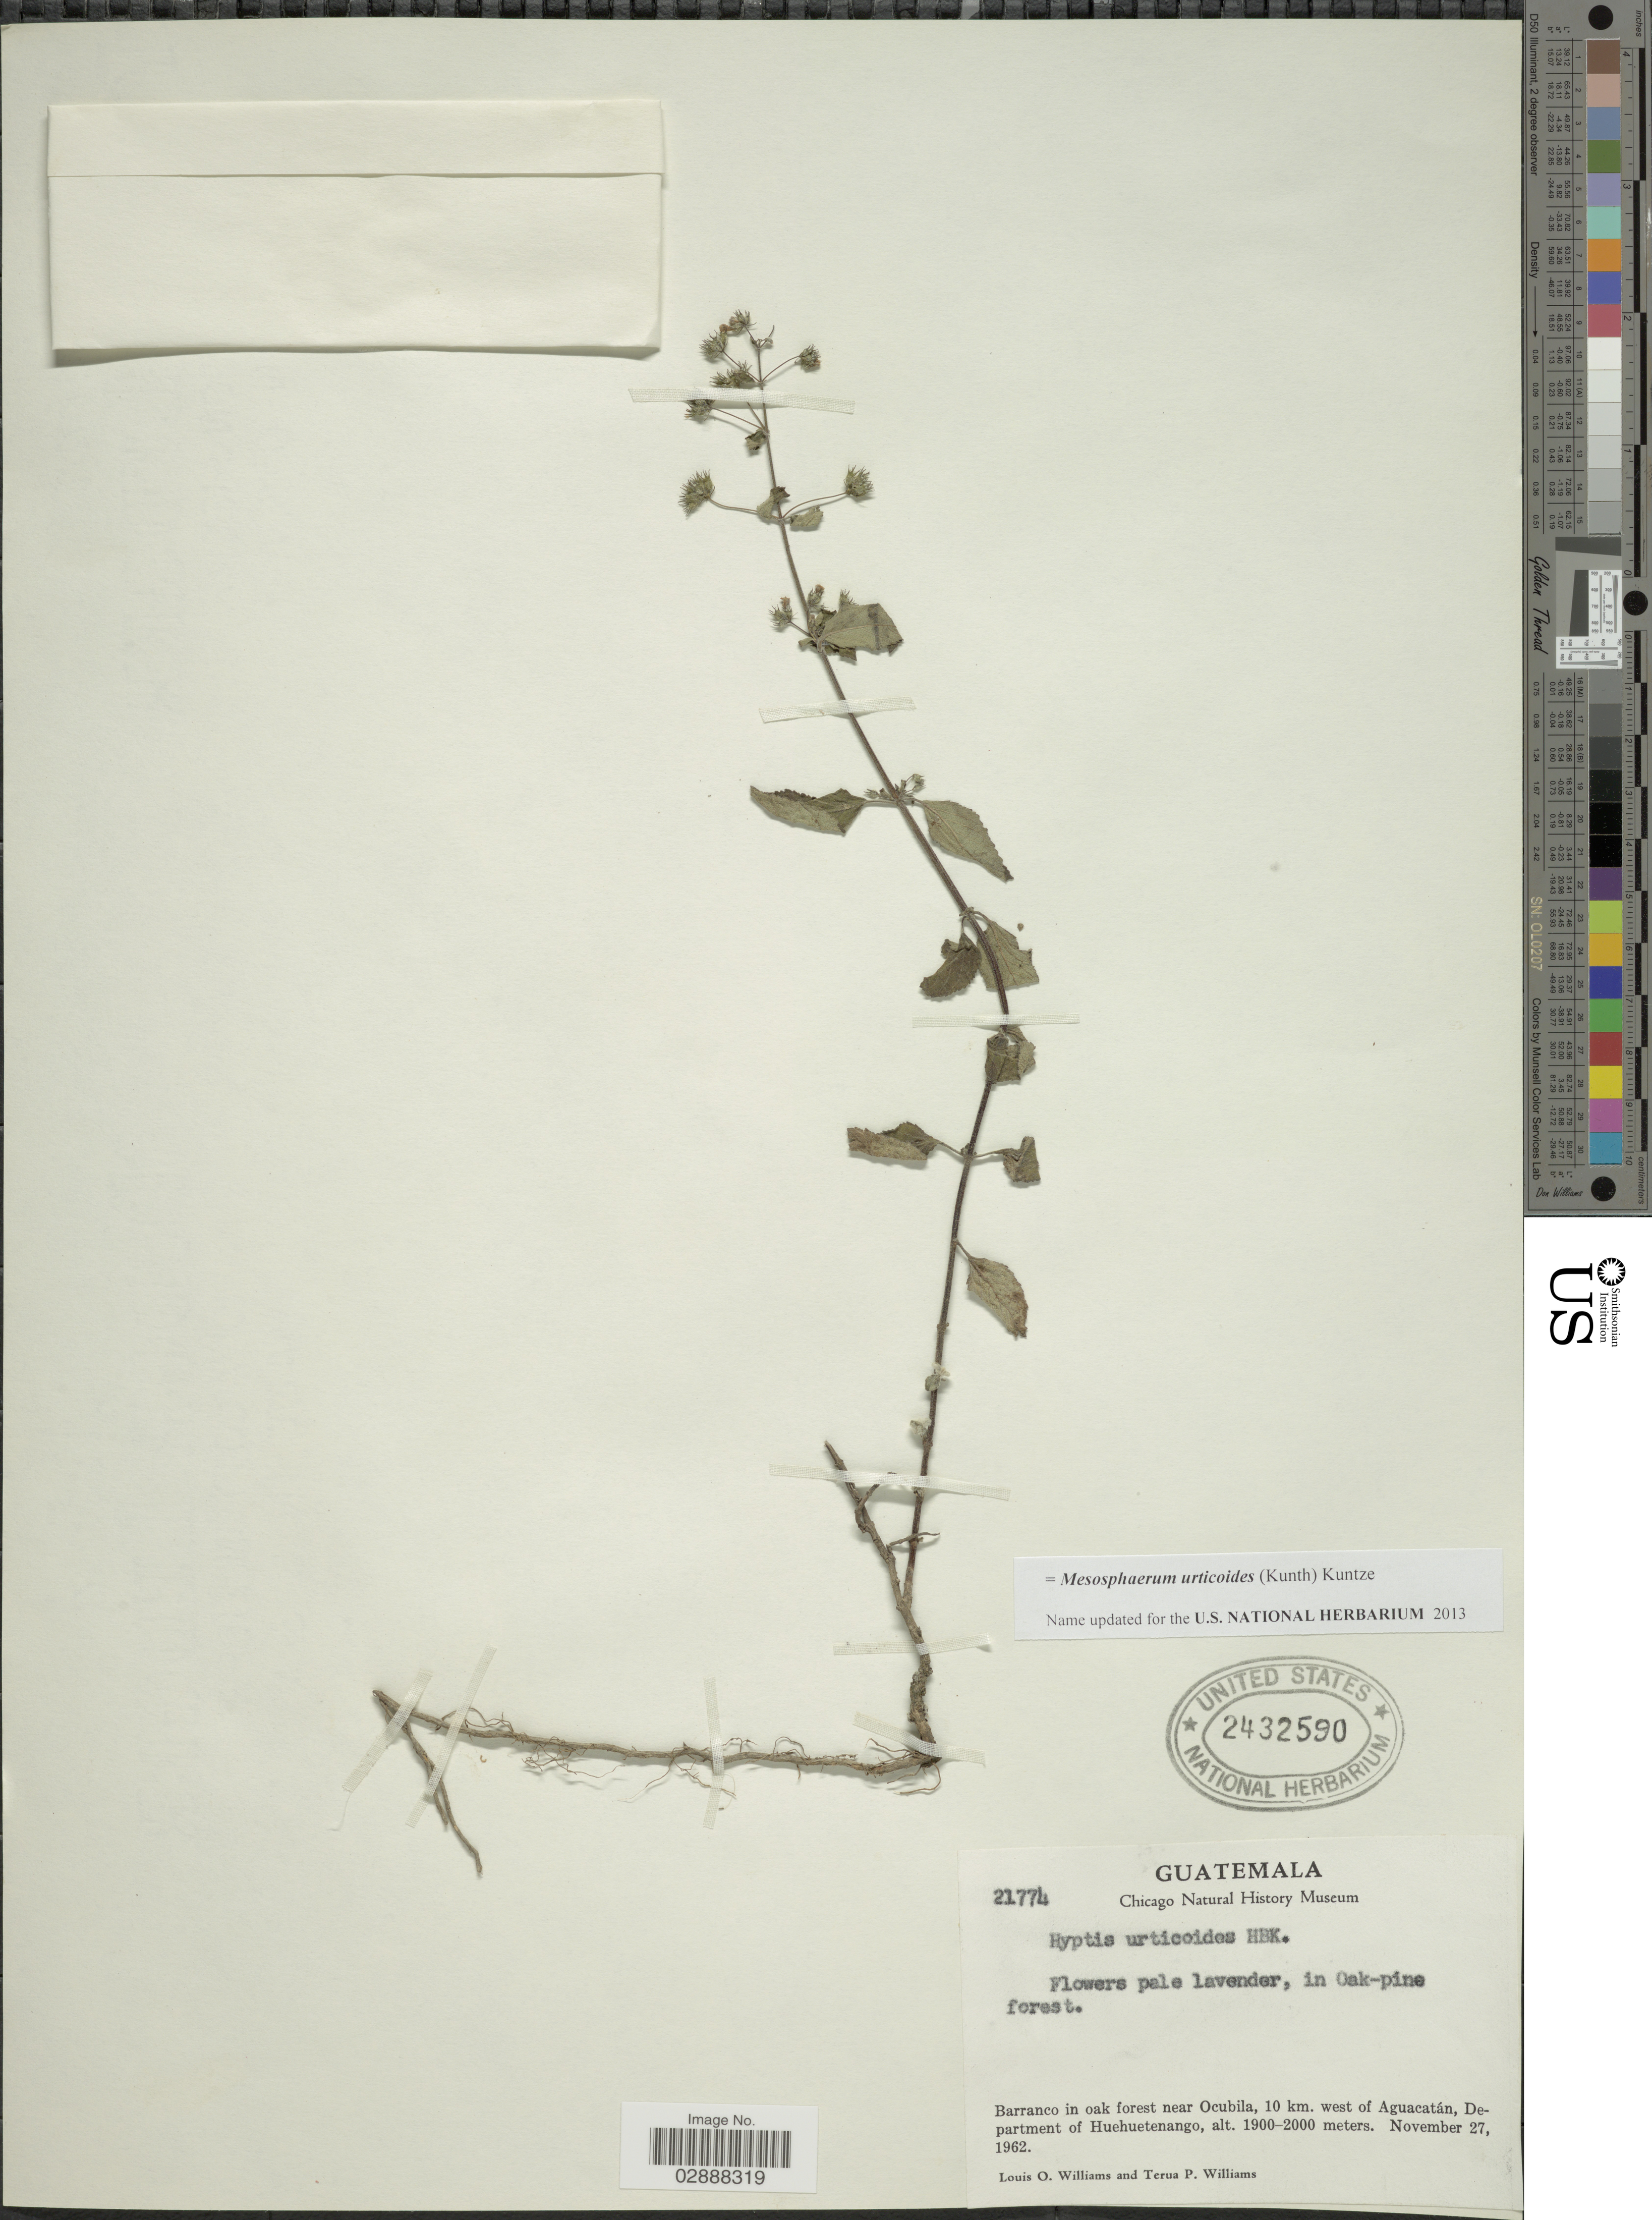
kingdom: Plantae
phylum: Tracheophyta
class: Magnoliopsida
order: Lamiales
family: Lamiaceae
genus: Mesosphaerum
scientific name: Mesosphaerum urticoides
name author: (Kunth) Kuntze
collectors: L. O. Williams & T. Williams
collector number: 21774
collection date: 1962-11-27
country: Guatemala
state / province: Huehuetenango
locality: Barranco in oak forest near Ocubila, 10 km. west of Aguacatán, Department of Huehuetenango.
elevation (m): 1900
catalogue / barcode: US 2432590